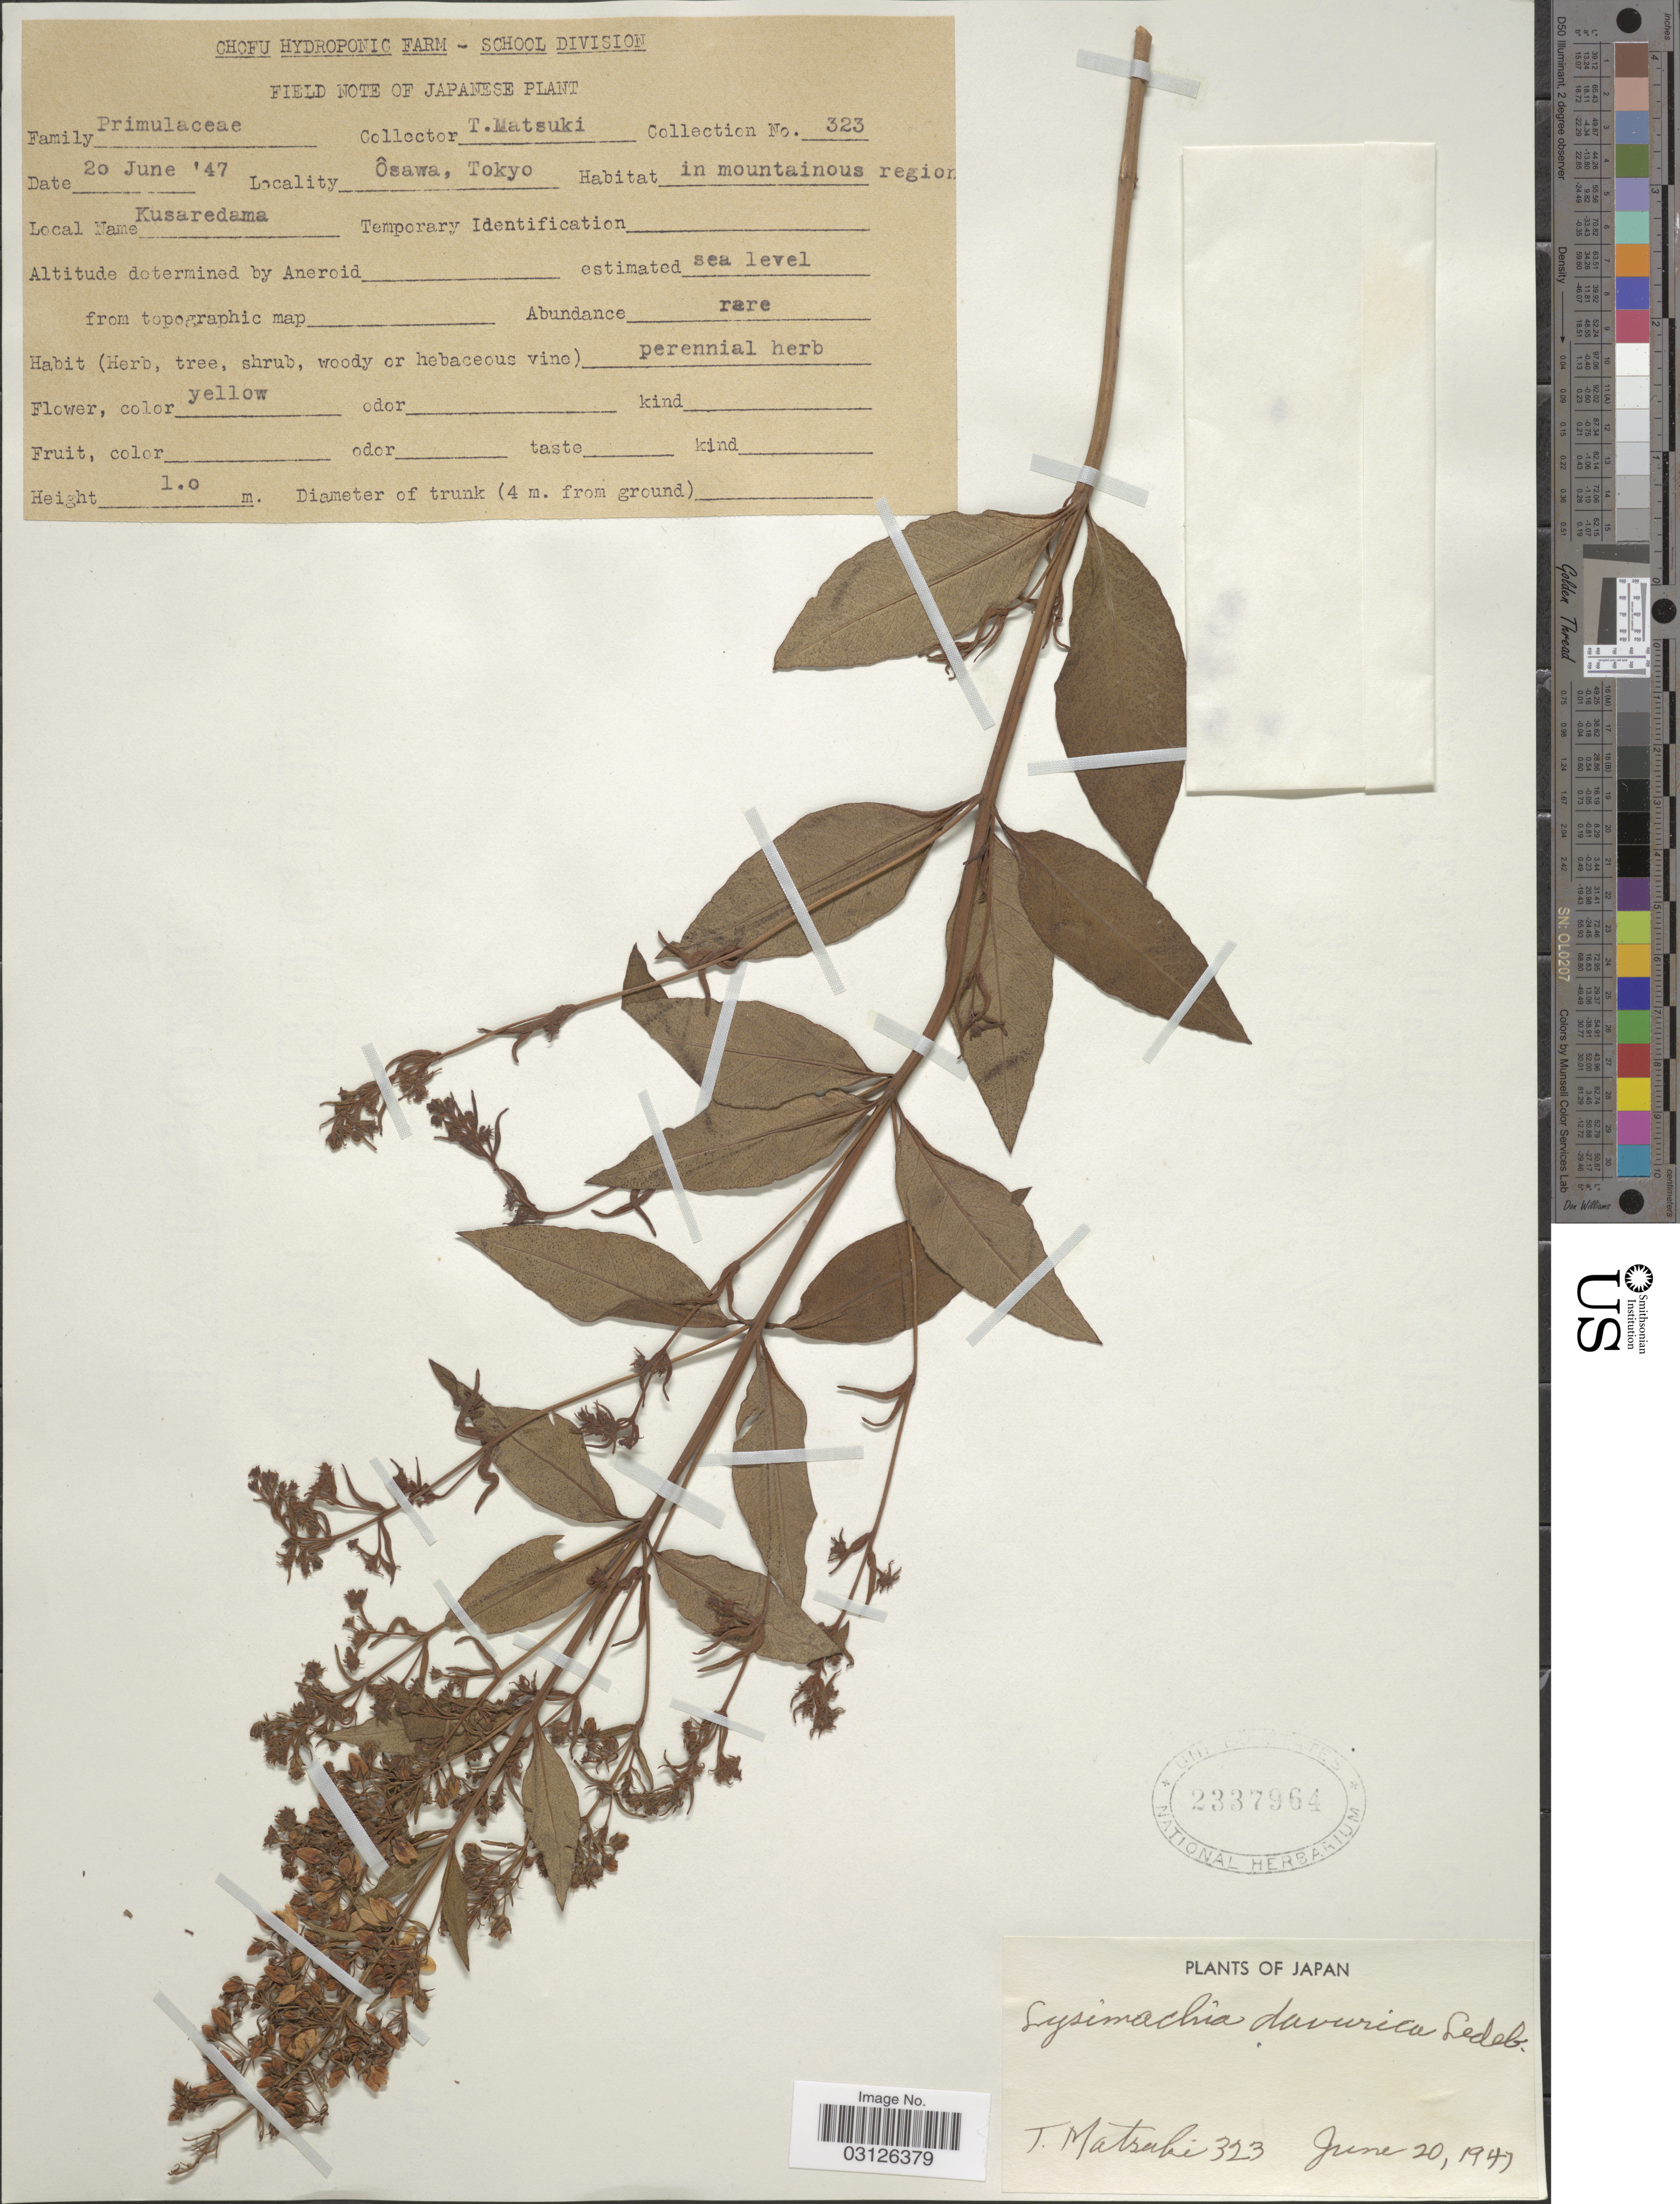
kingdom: Plantae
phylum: Tracheophyta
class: Magnoliopsida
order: Ericales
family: Primulaceae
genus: Lysimachia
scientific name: Lysimachia davurica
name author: Ledeb.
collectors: T. Matsuki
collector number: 323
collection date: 1947-06-20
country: Japan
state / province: Tokyo, Federal City of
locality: Ôsawa, Tokyo.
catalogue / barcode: US 2337964